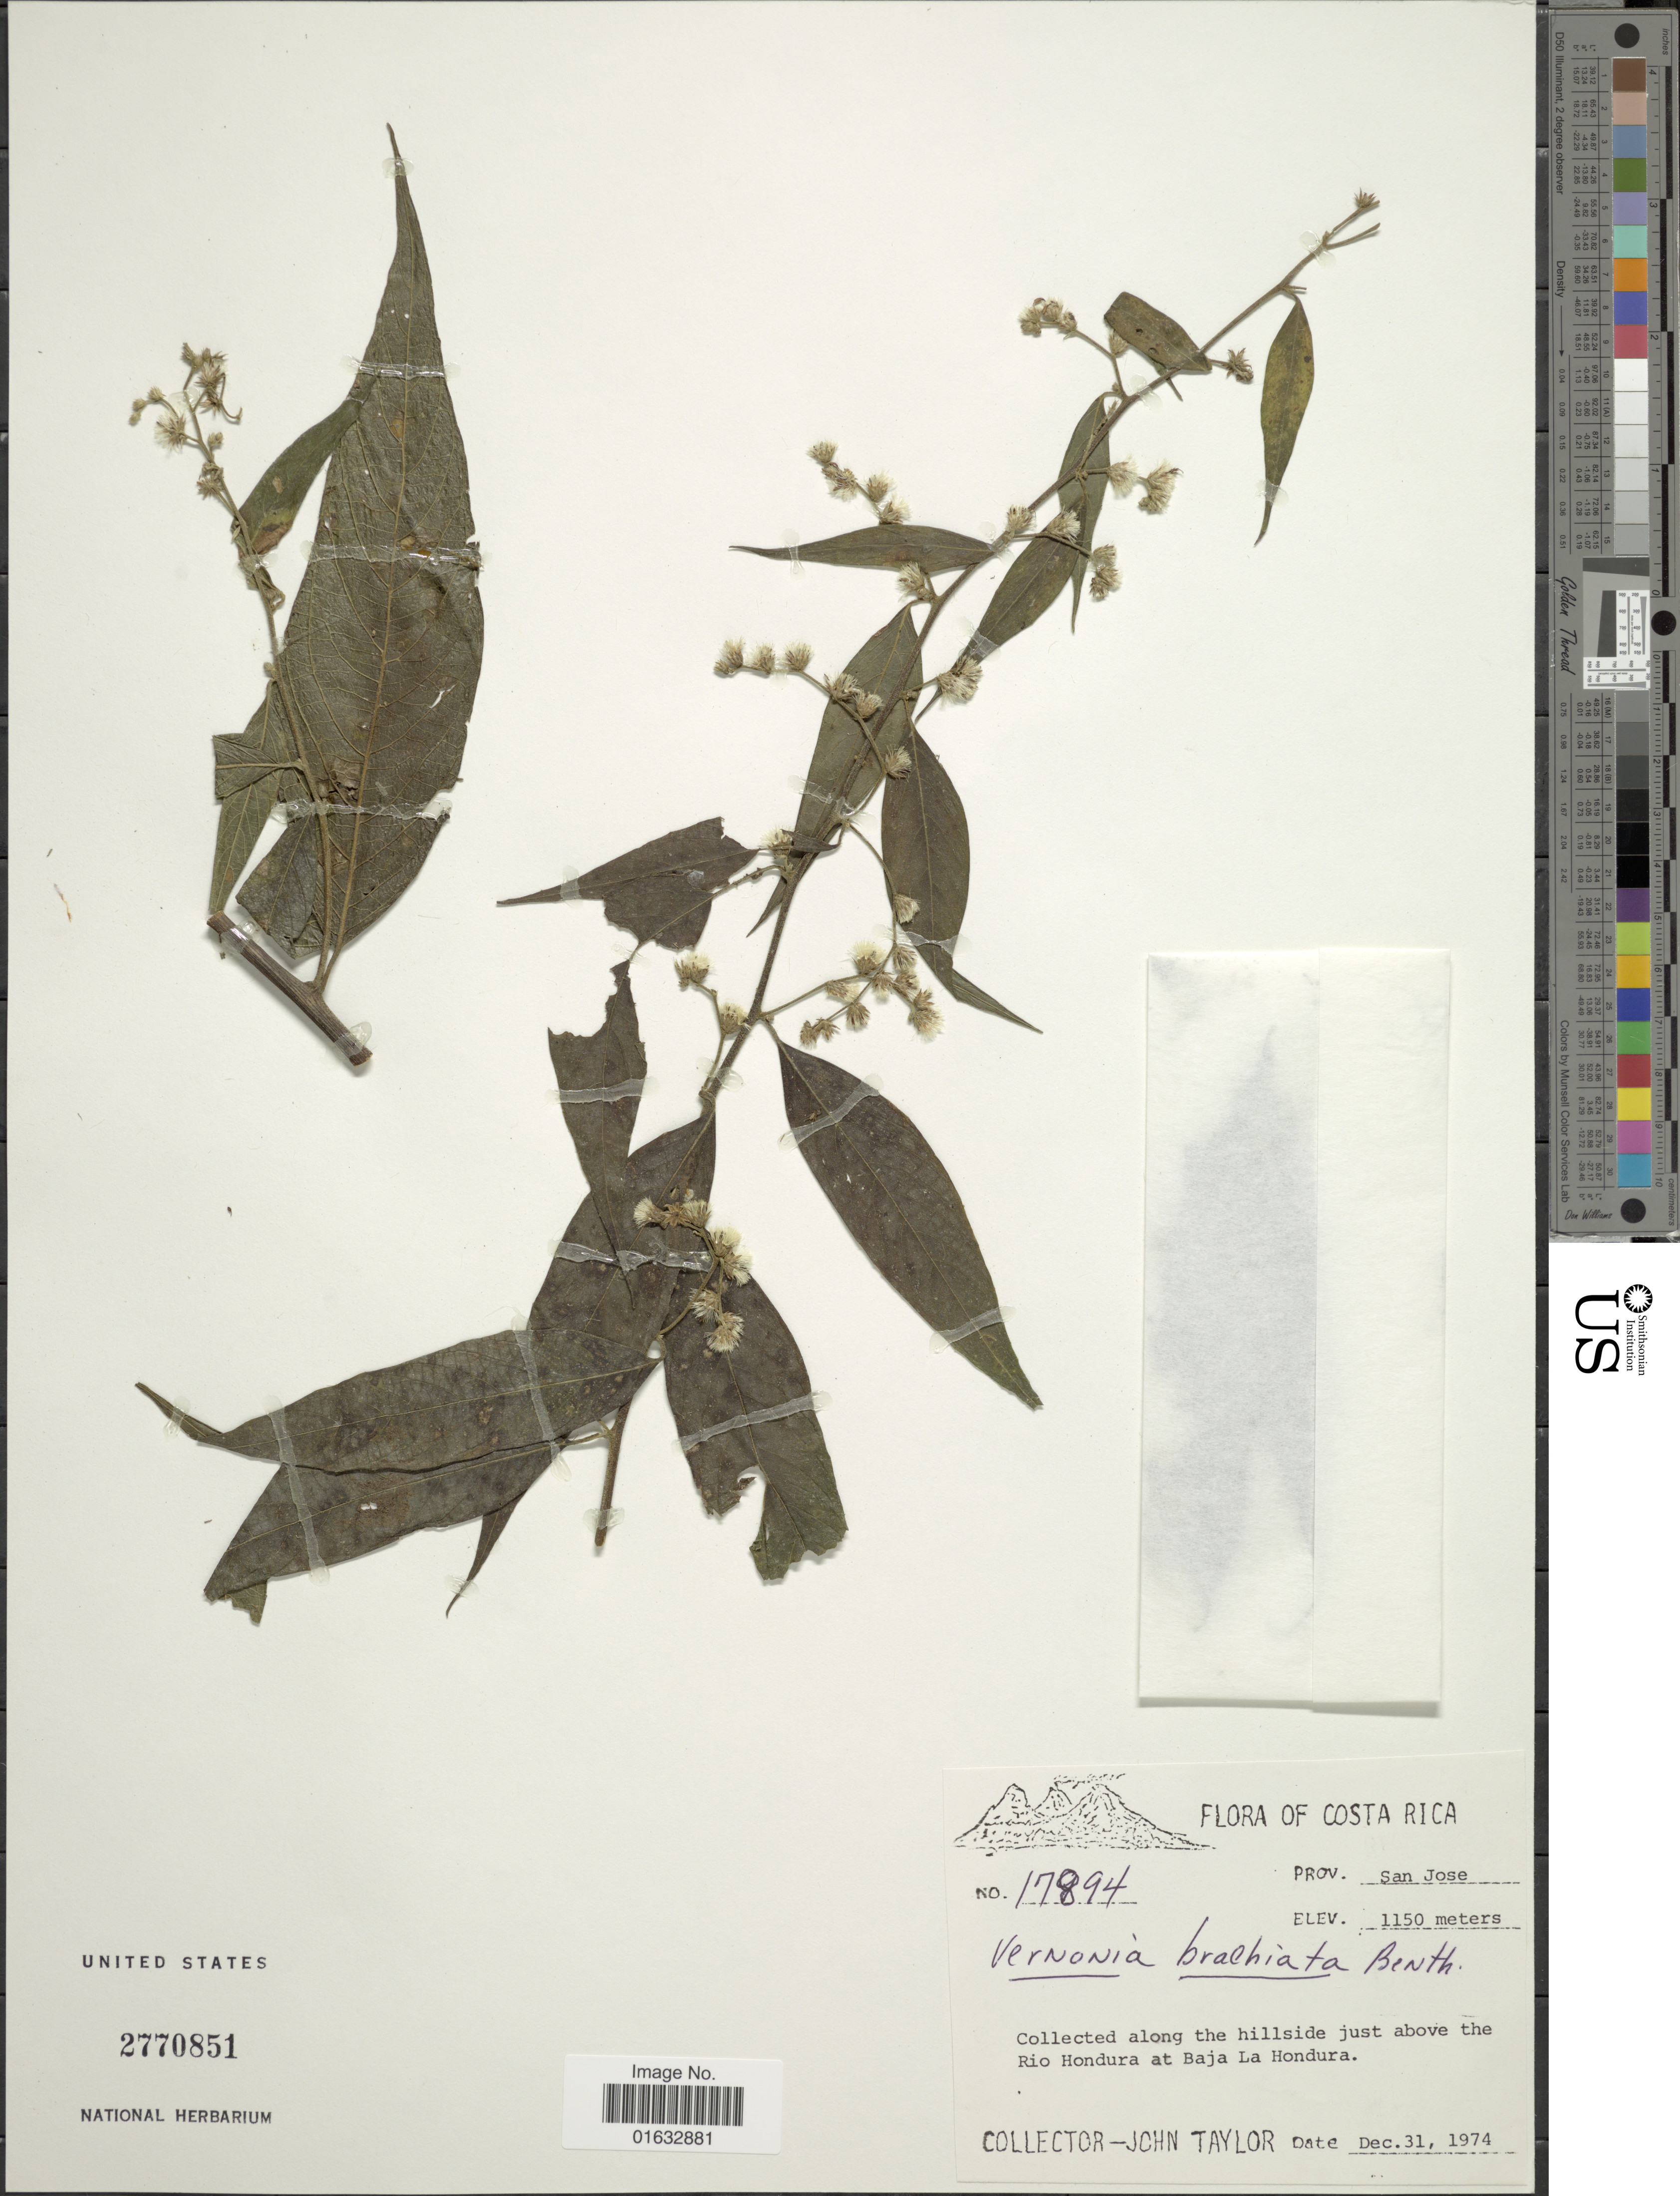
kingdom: Plantae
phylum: Tracheophyta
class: Magnoliopsida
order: Asterales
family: Asteraceae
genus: Eirmocephala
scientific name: Eirmocephala brachiata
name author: (Benth.) H. Rob.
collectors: J. Taylor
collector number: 17894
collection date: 1974-12-31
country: Costa Rica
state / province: San José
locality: Collected along the hillside just above the Rio Hondura at baja La Hondura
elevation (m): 1150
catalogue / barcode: US 2770851